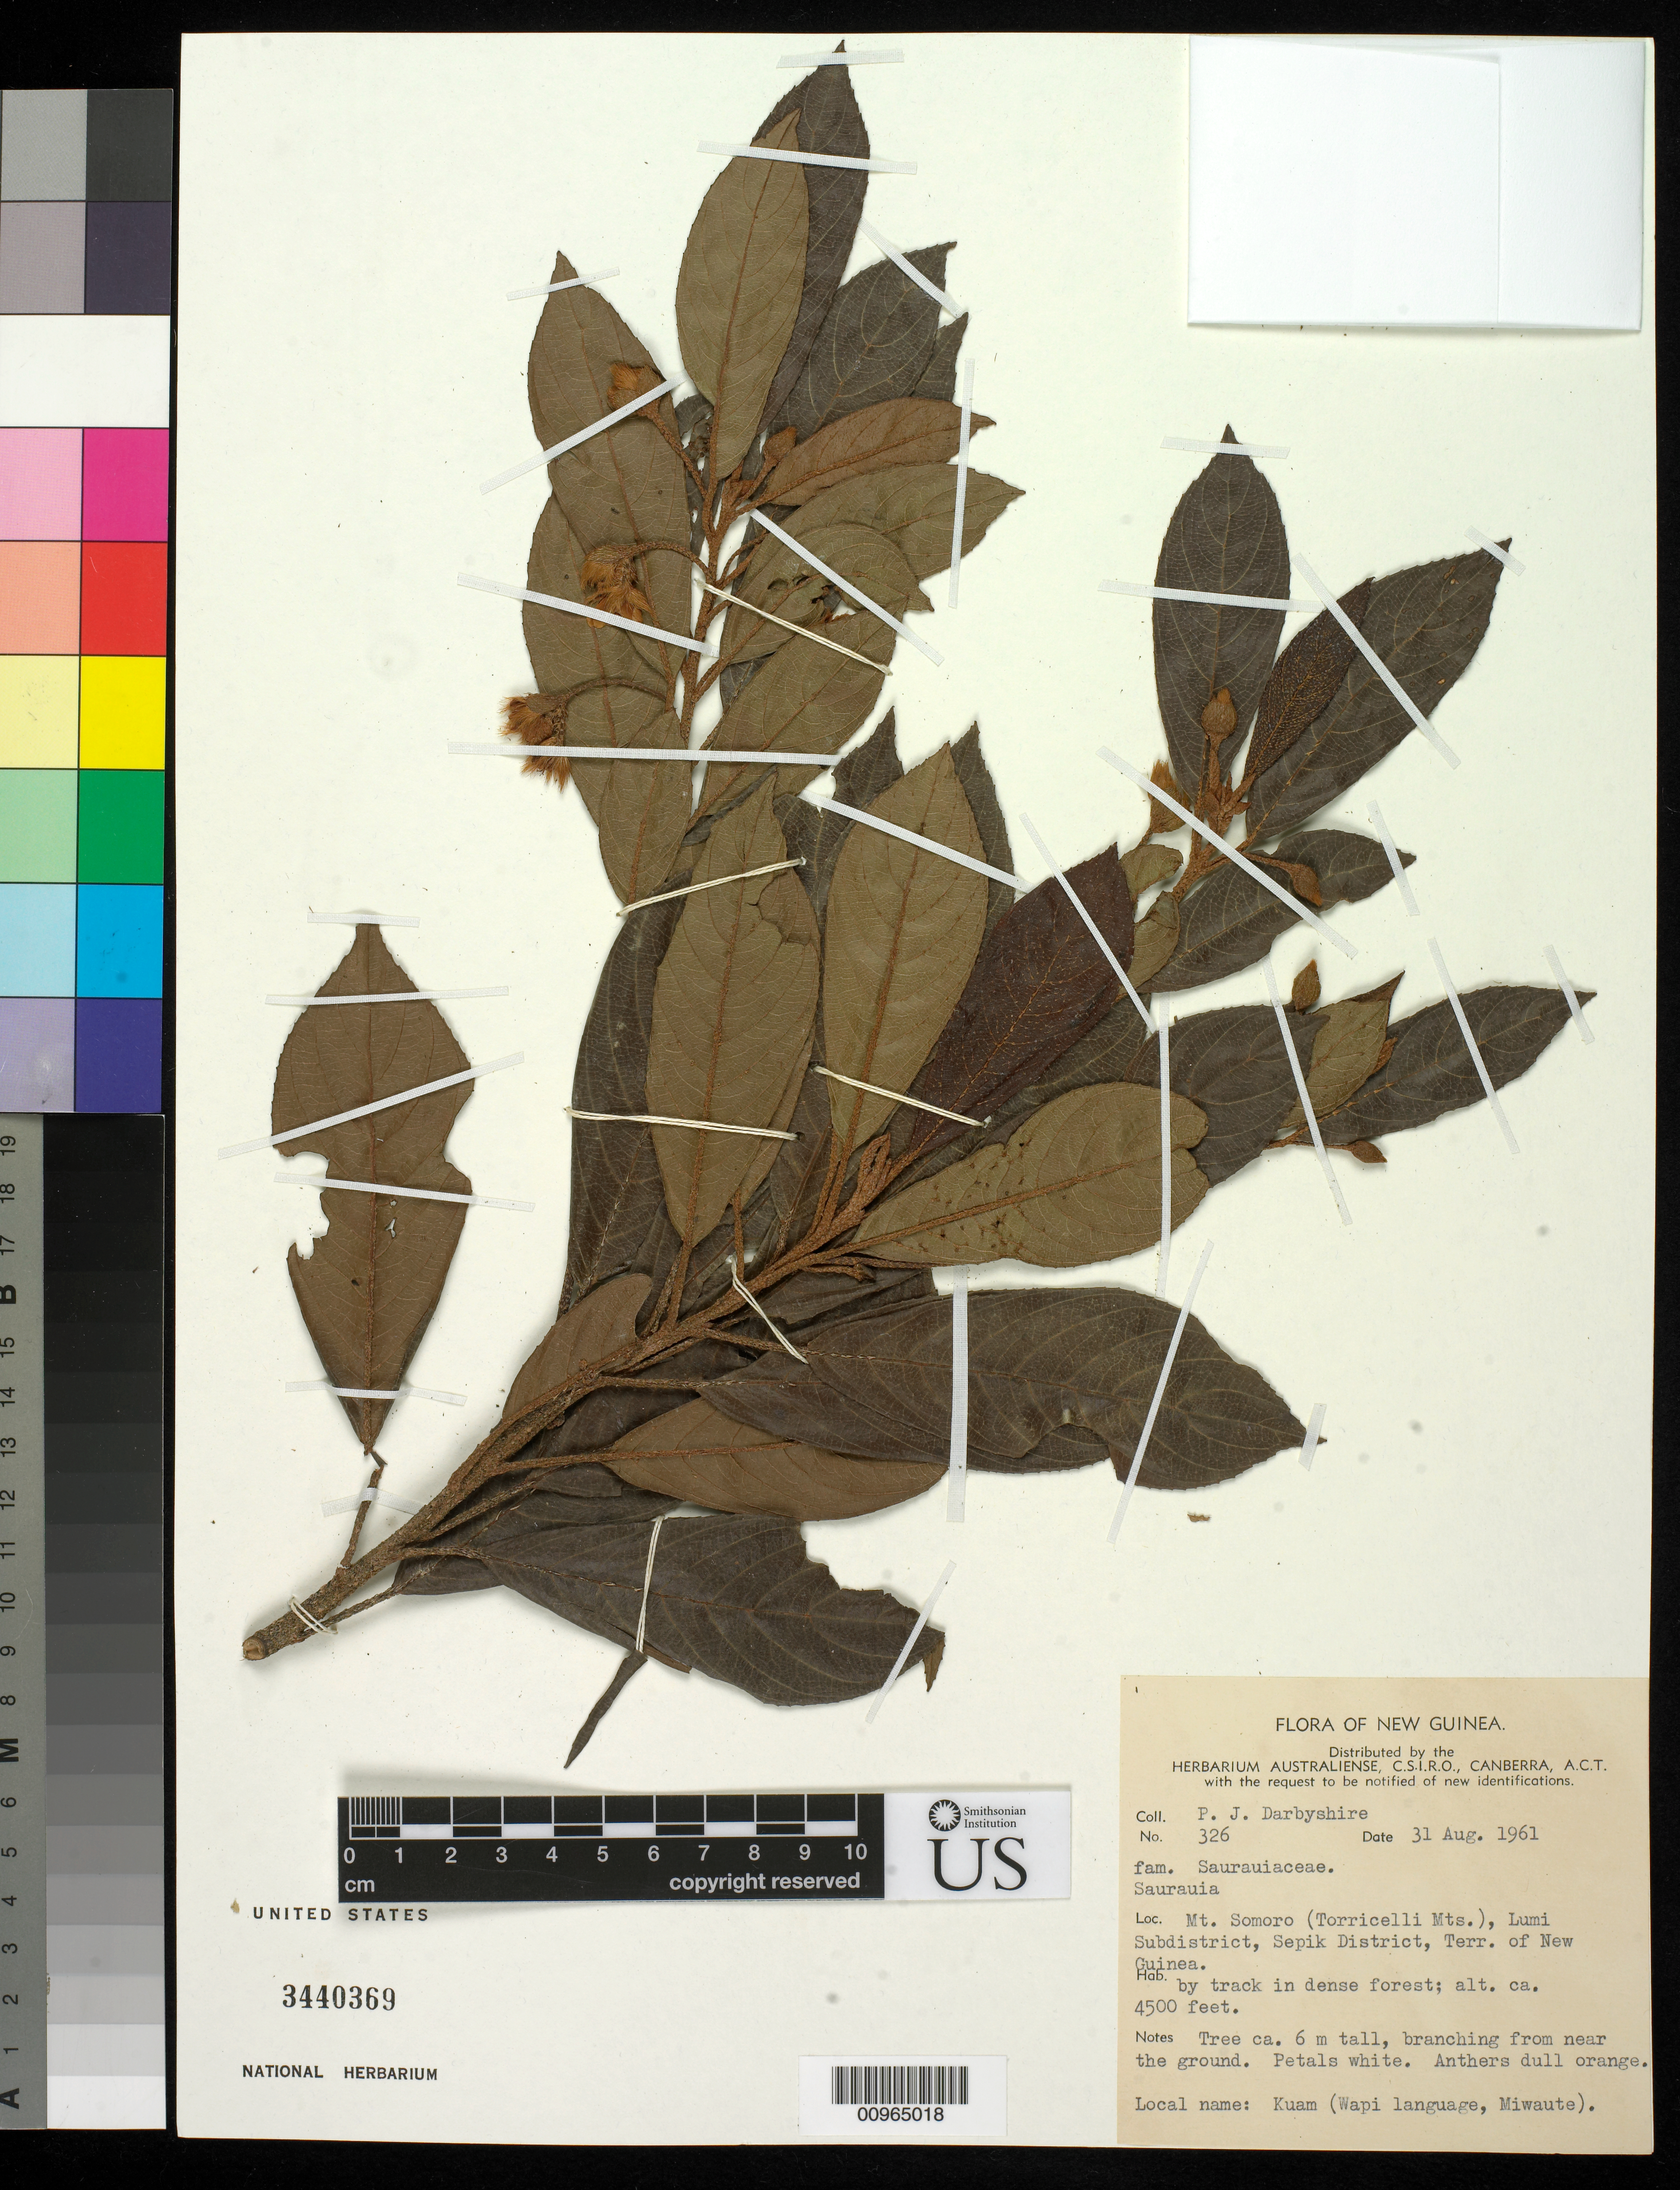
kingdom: Plantae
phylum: Tracheophyta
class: Magnoliopsida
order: Ericales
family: Actinidiaceae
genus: Saurauia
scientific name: Saurauia sp.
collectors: P. Darbyshire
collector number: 326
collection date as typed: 31 Aug 1961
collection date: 1961-08-31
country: Papua New Guinea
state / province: Sandaun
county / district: Lumi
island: New Guinea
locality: Mt. Somoro (Torricelli Mts.)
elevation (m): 1372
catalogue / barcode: US 3440369